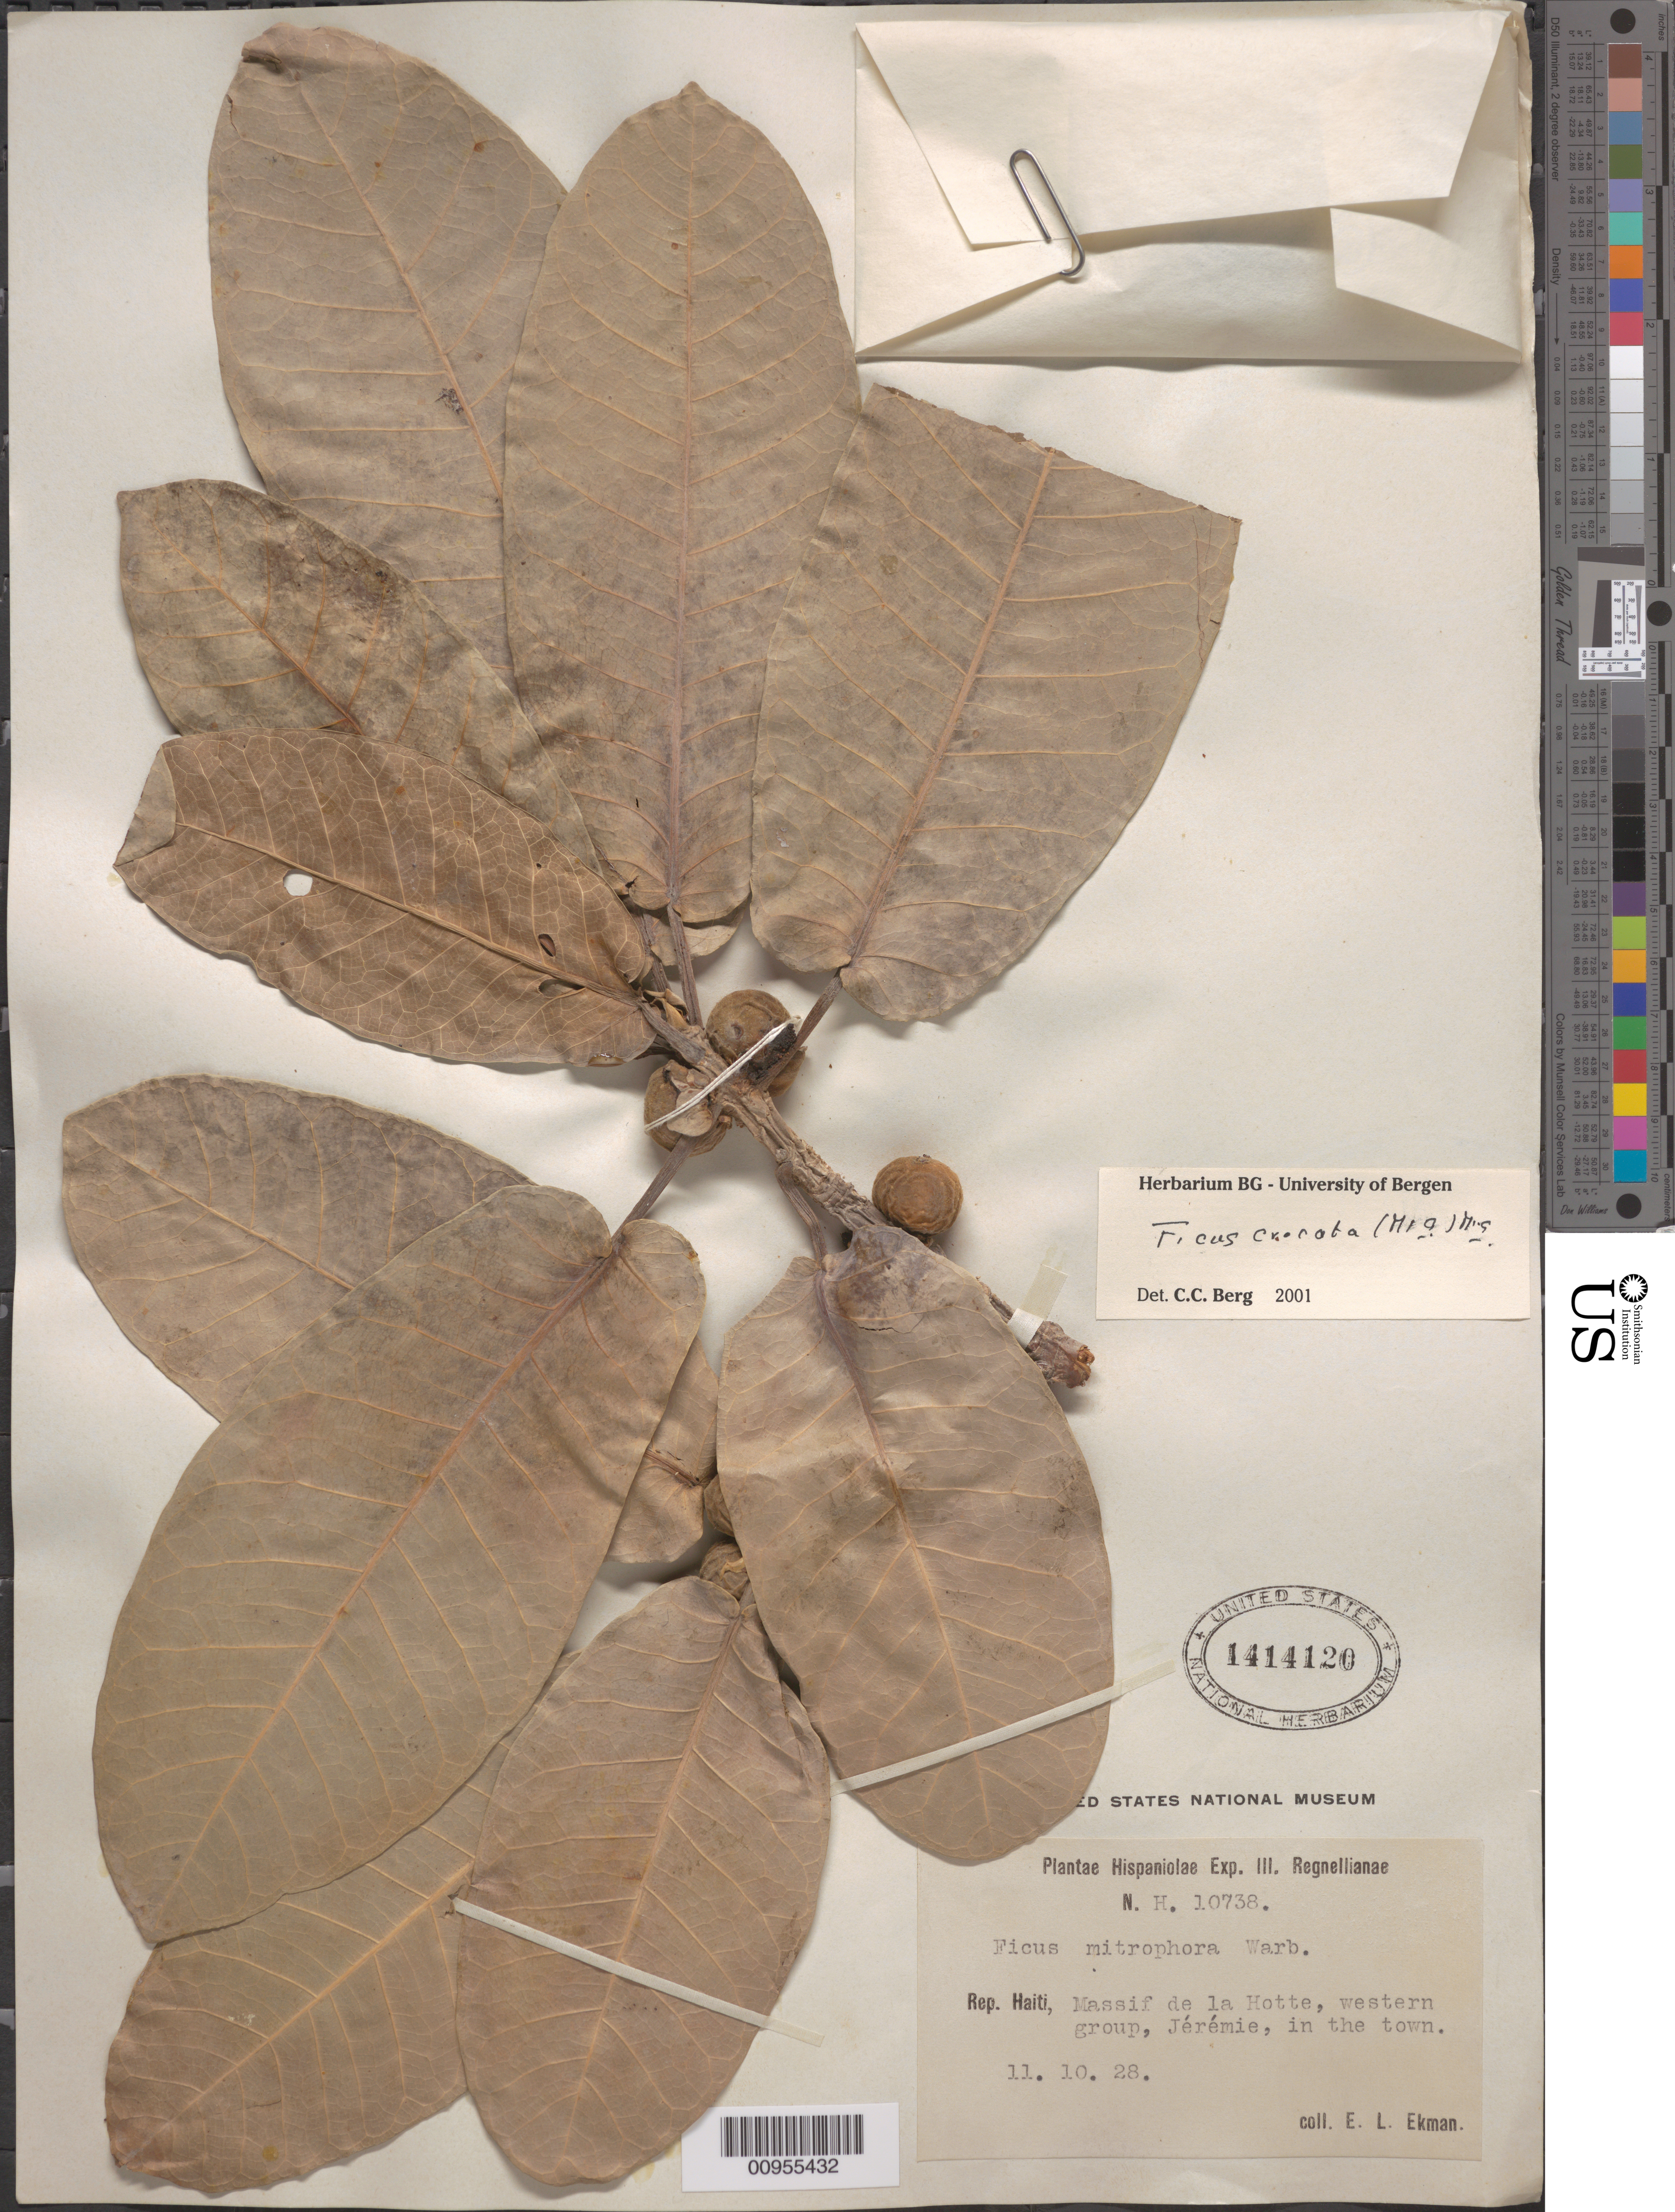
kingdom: Plantae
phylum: Tracheophyta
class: Magnoliopsida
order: Rosales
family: Moraceae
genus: Ficus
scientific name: Ficus crocata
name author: (Miq.) Miq.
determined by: Berg, C. C.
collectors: E. L. Ekman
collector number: H 10738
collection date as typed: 11 Oct 1928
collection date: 1928-10-11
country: Haiti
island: Hispaniola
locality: Massif de la Hotte, western group, Jérémie, in the town.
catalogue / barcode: US 1414120